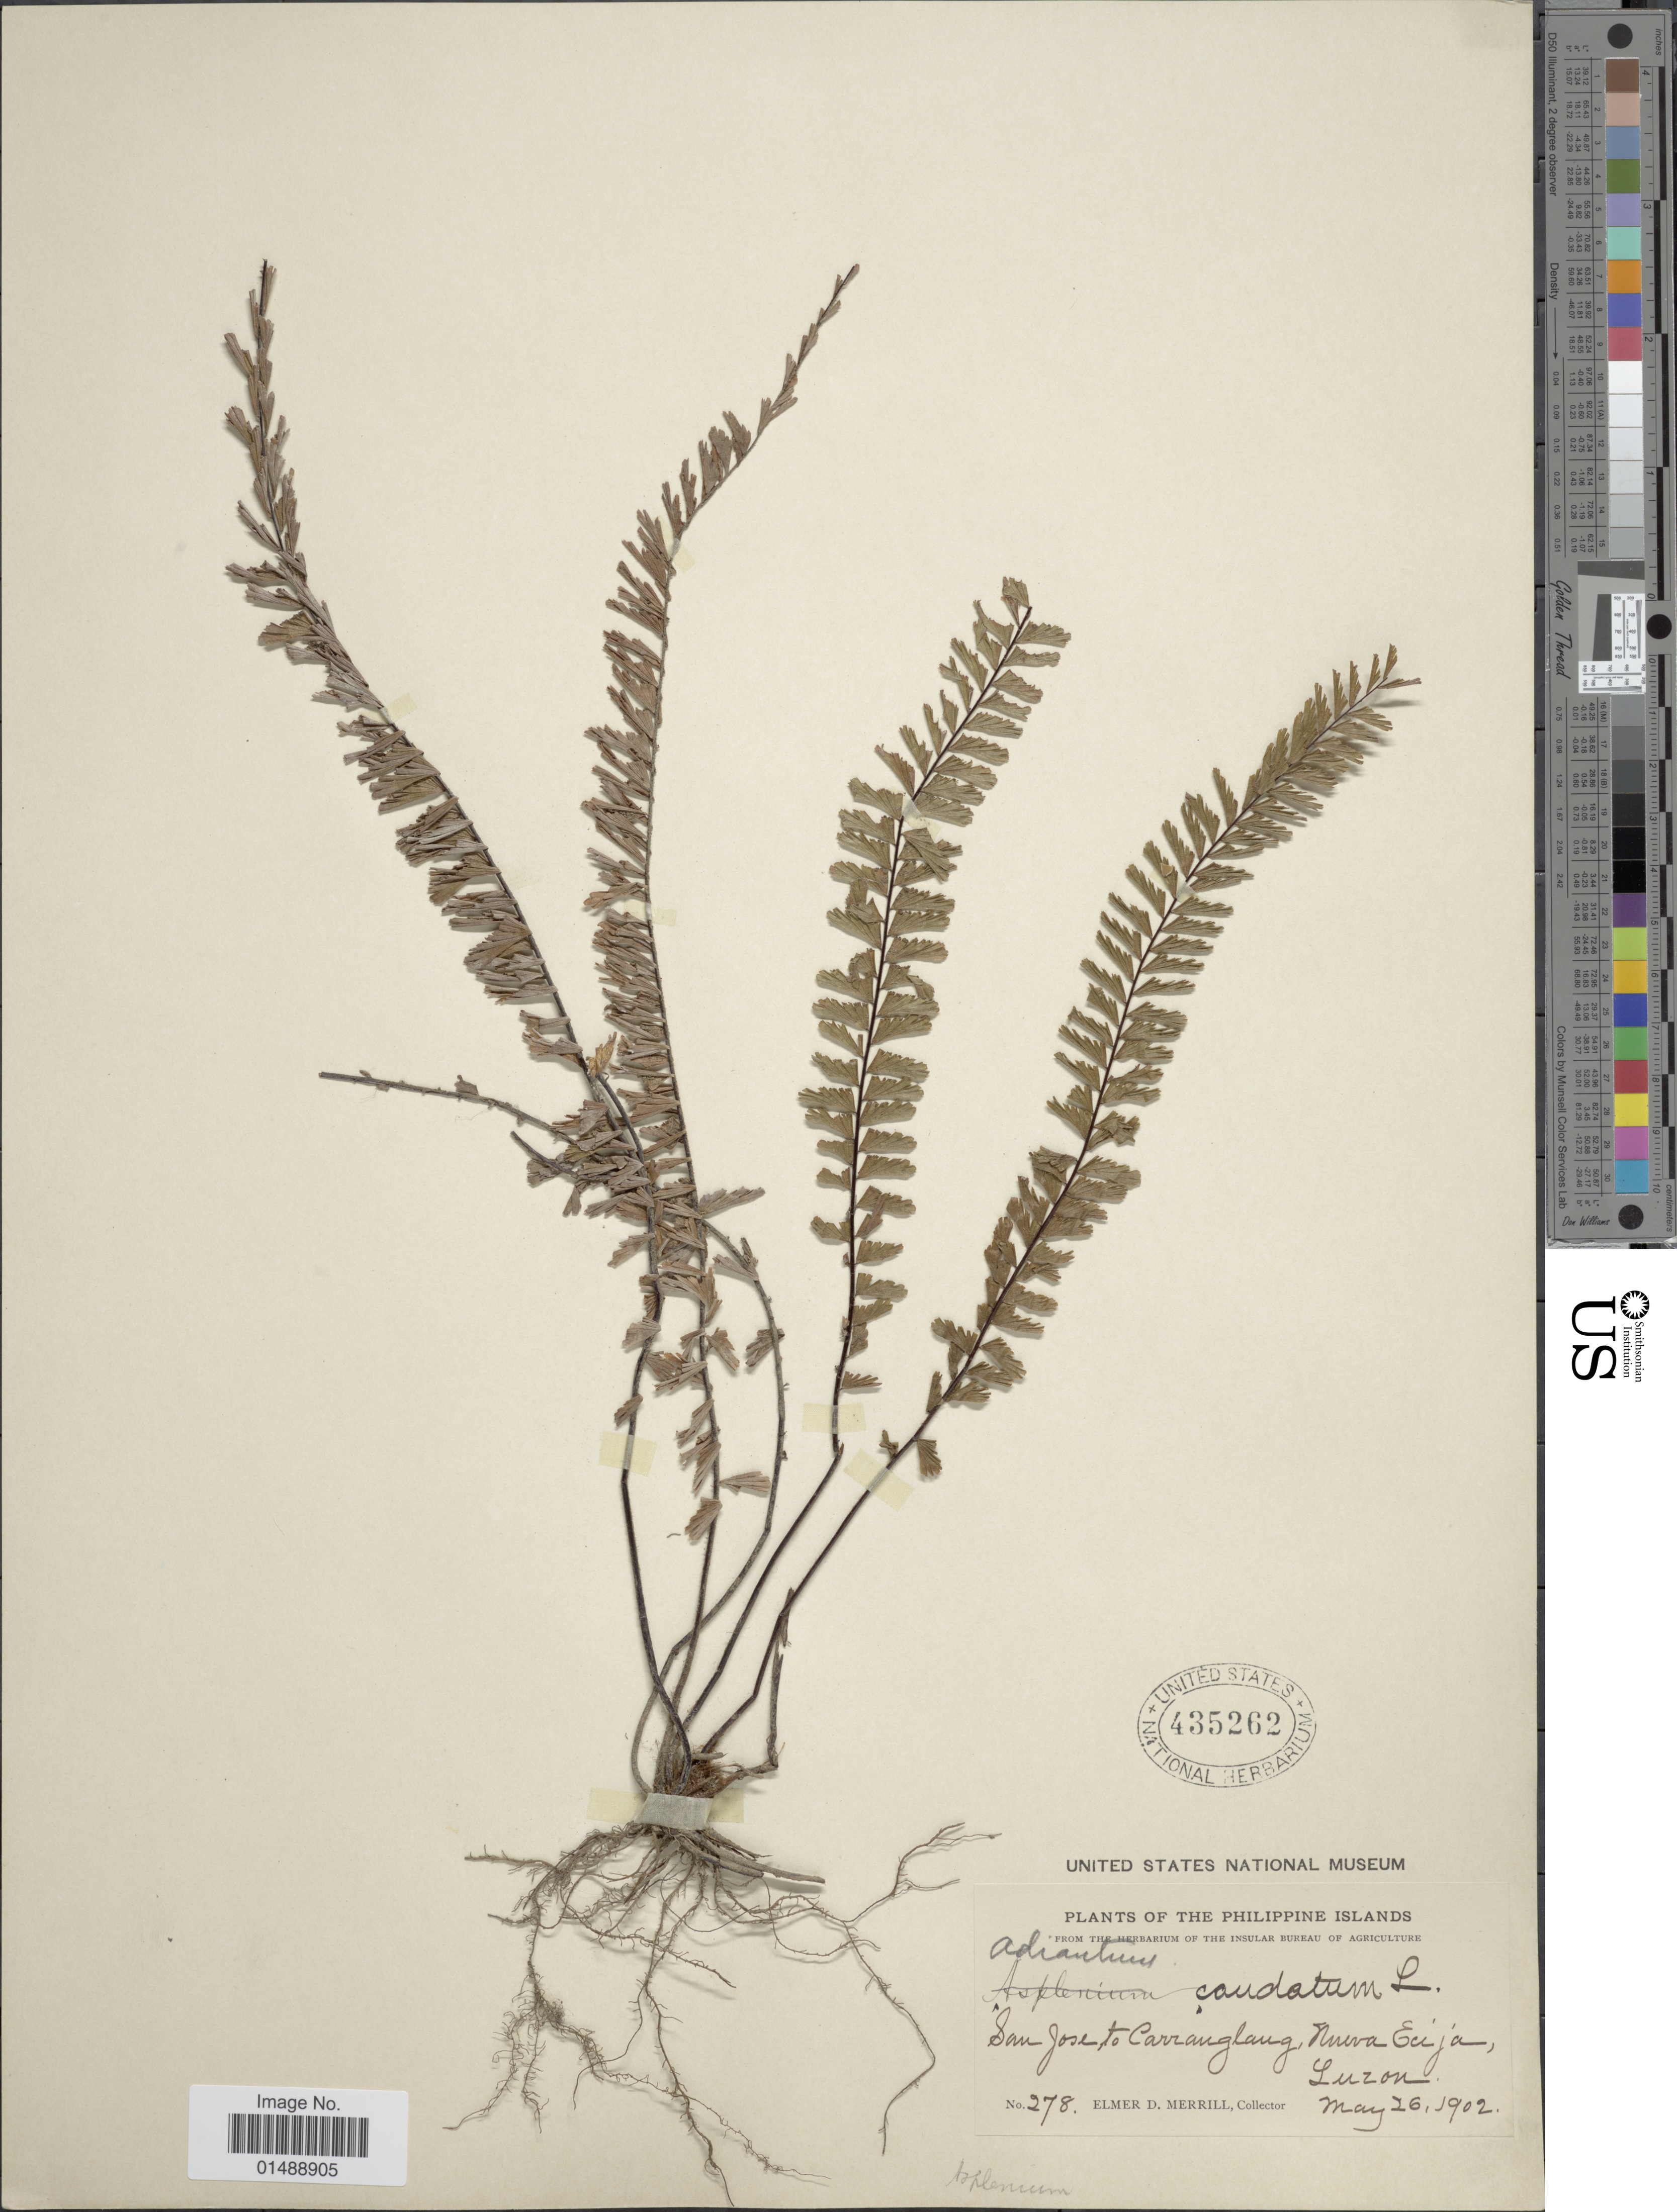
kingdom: Plantae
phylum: Tracheophyta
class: Polypodiopsida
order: Polypodiales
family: Pteridaceae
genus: Adiantum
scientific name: Adiantum caudatum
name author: L.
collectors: E. D. Merrill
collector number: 278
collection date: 1902-05-26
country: Philippines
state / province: Central Luzon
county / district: Nueva Ecija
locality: San Jose to Carranglang [Carranglan], Nueva Ecija, Luzon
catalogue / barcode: US 435262